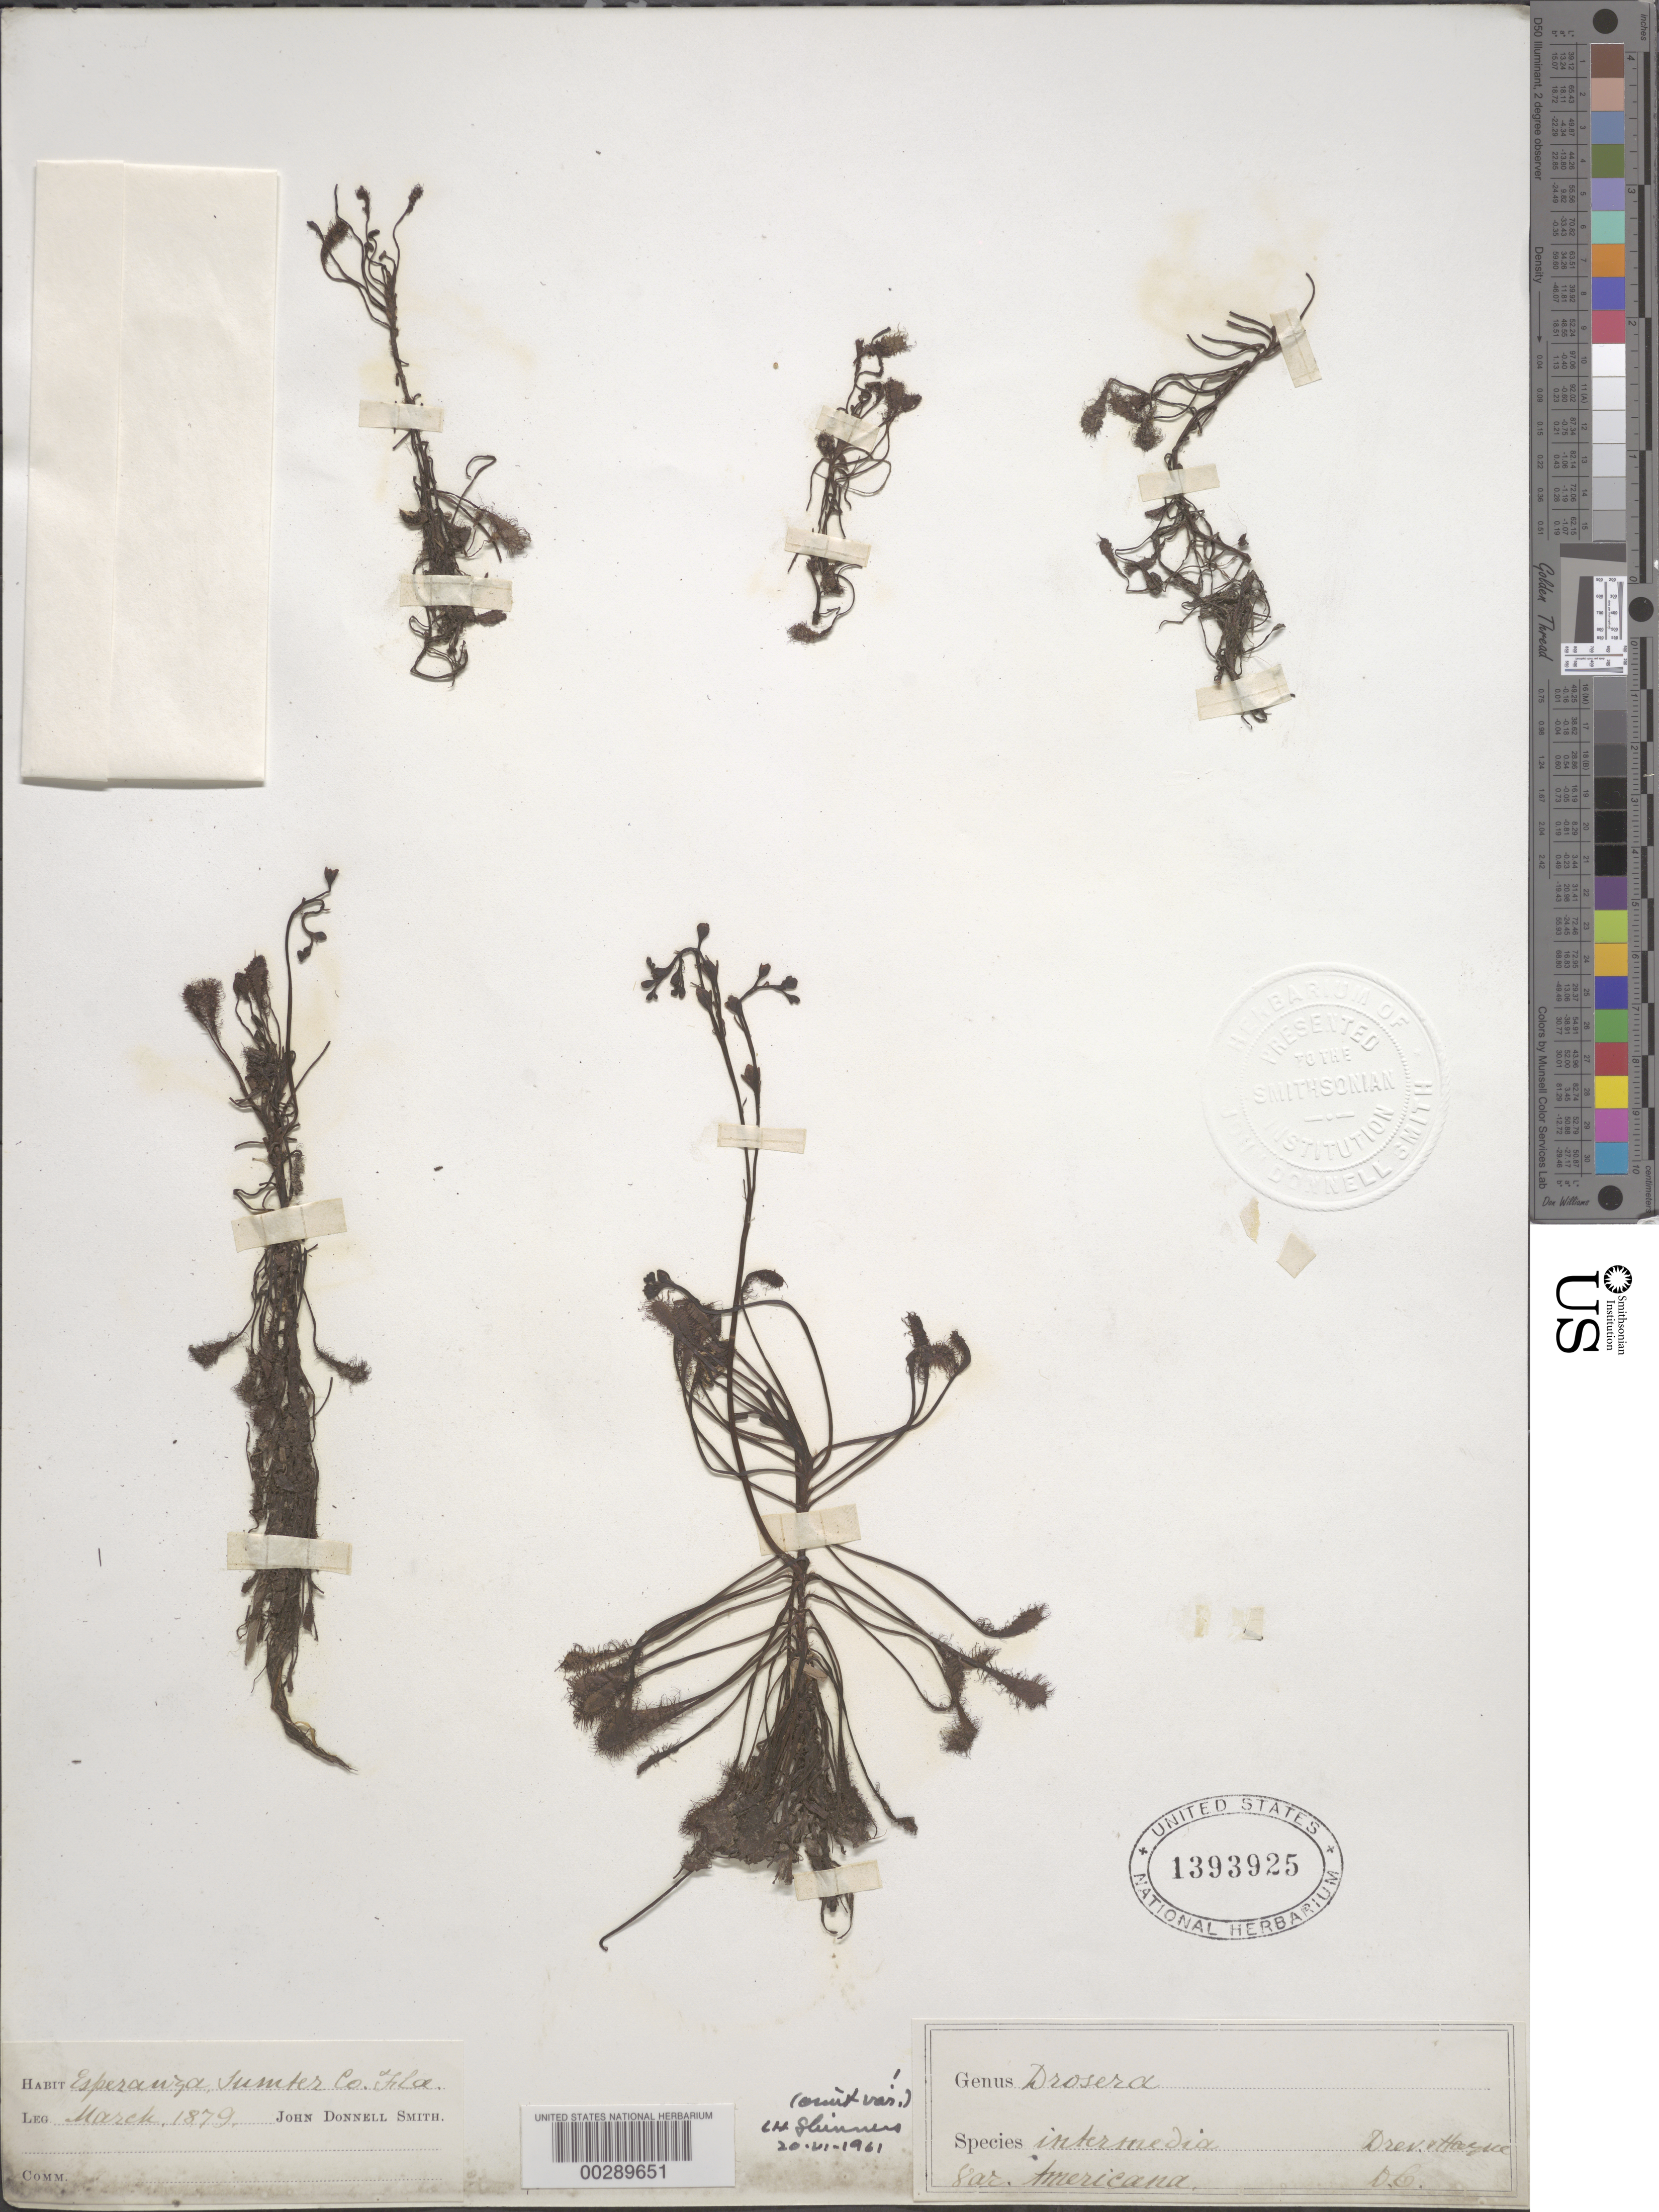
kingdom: Plantae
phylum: Tracheophyta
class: Magnoliopsida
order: Caryophyllales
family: Droseraceae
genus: Drosera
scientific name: Drosera intermedia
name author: Hayne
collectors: J. Donnell Smith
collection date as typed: Mar 1879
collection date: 1879-03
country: United States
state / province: Washington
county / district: Spokane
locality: Spokane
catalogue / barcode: US 1393925